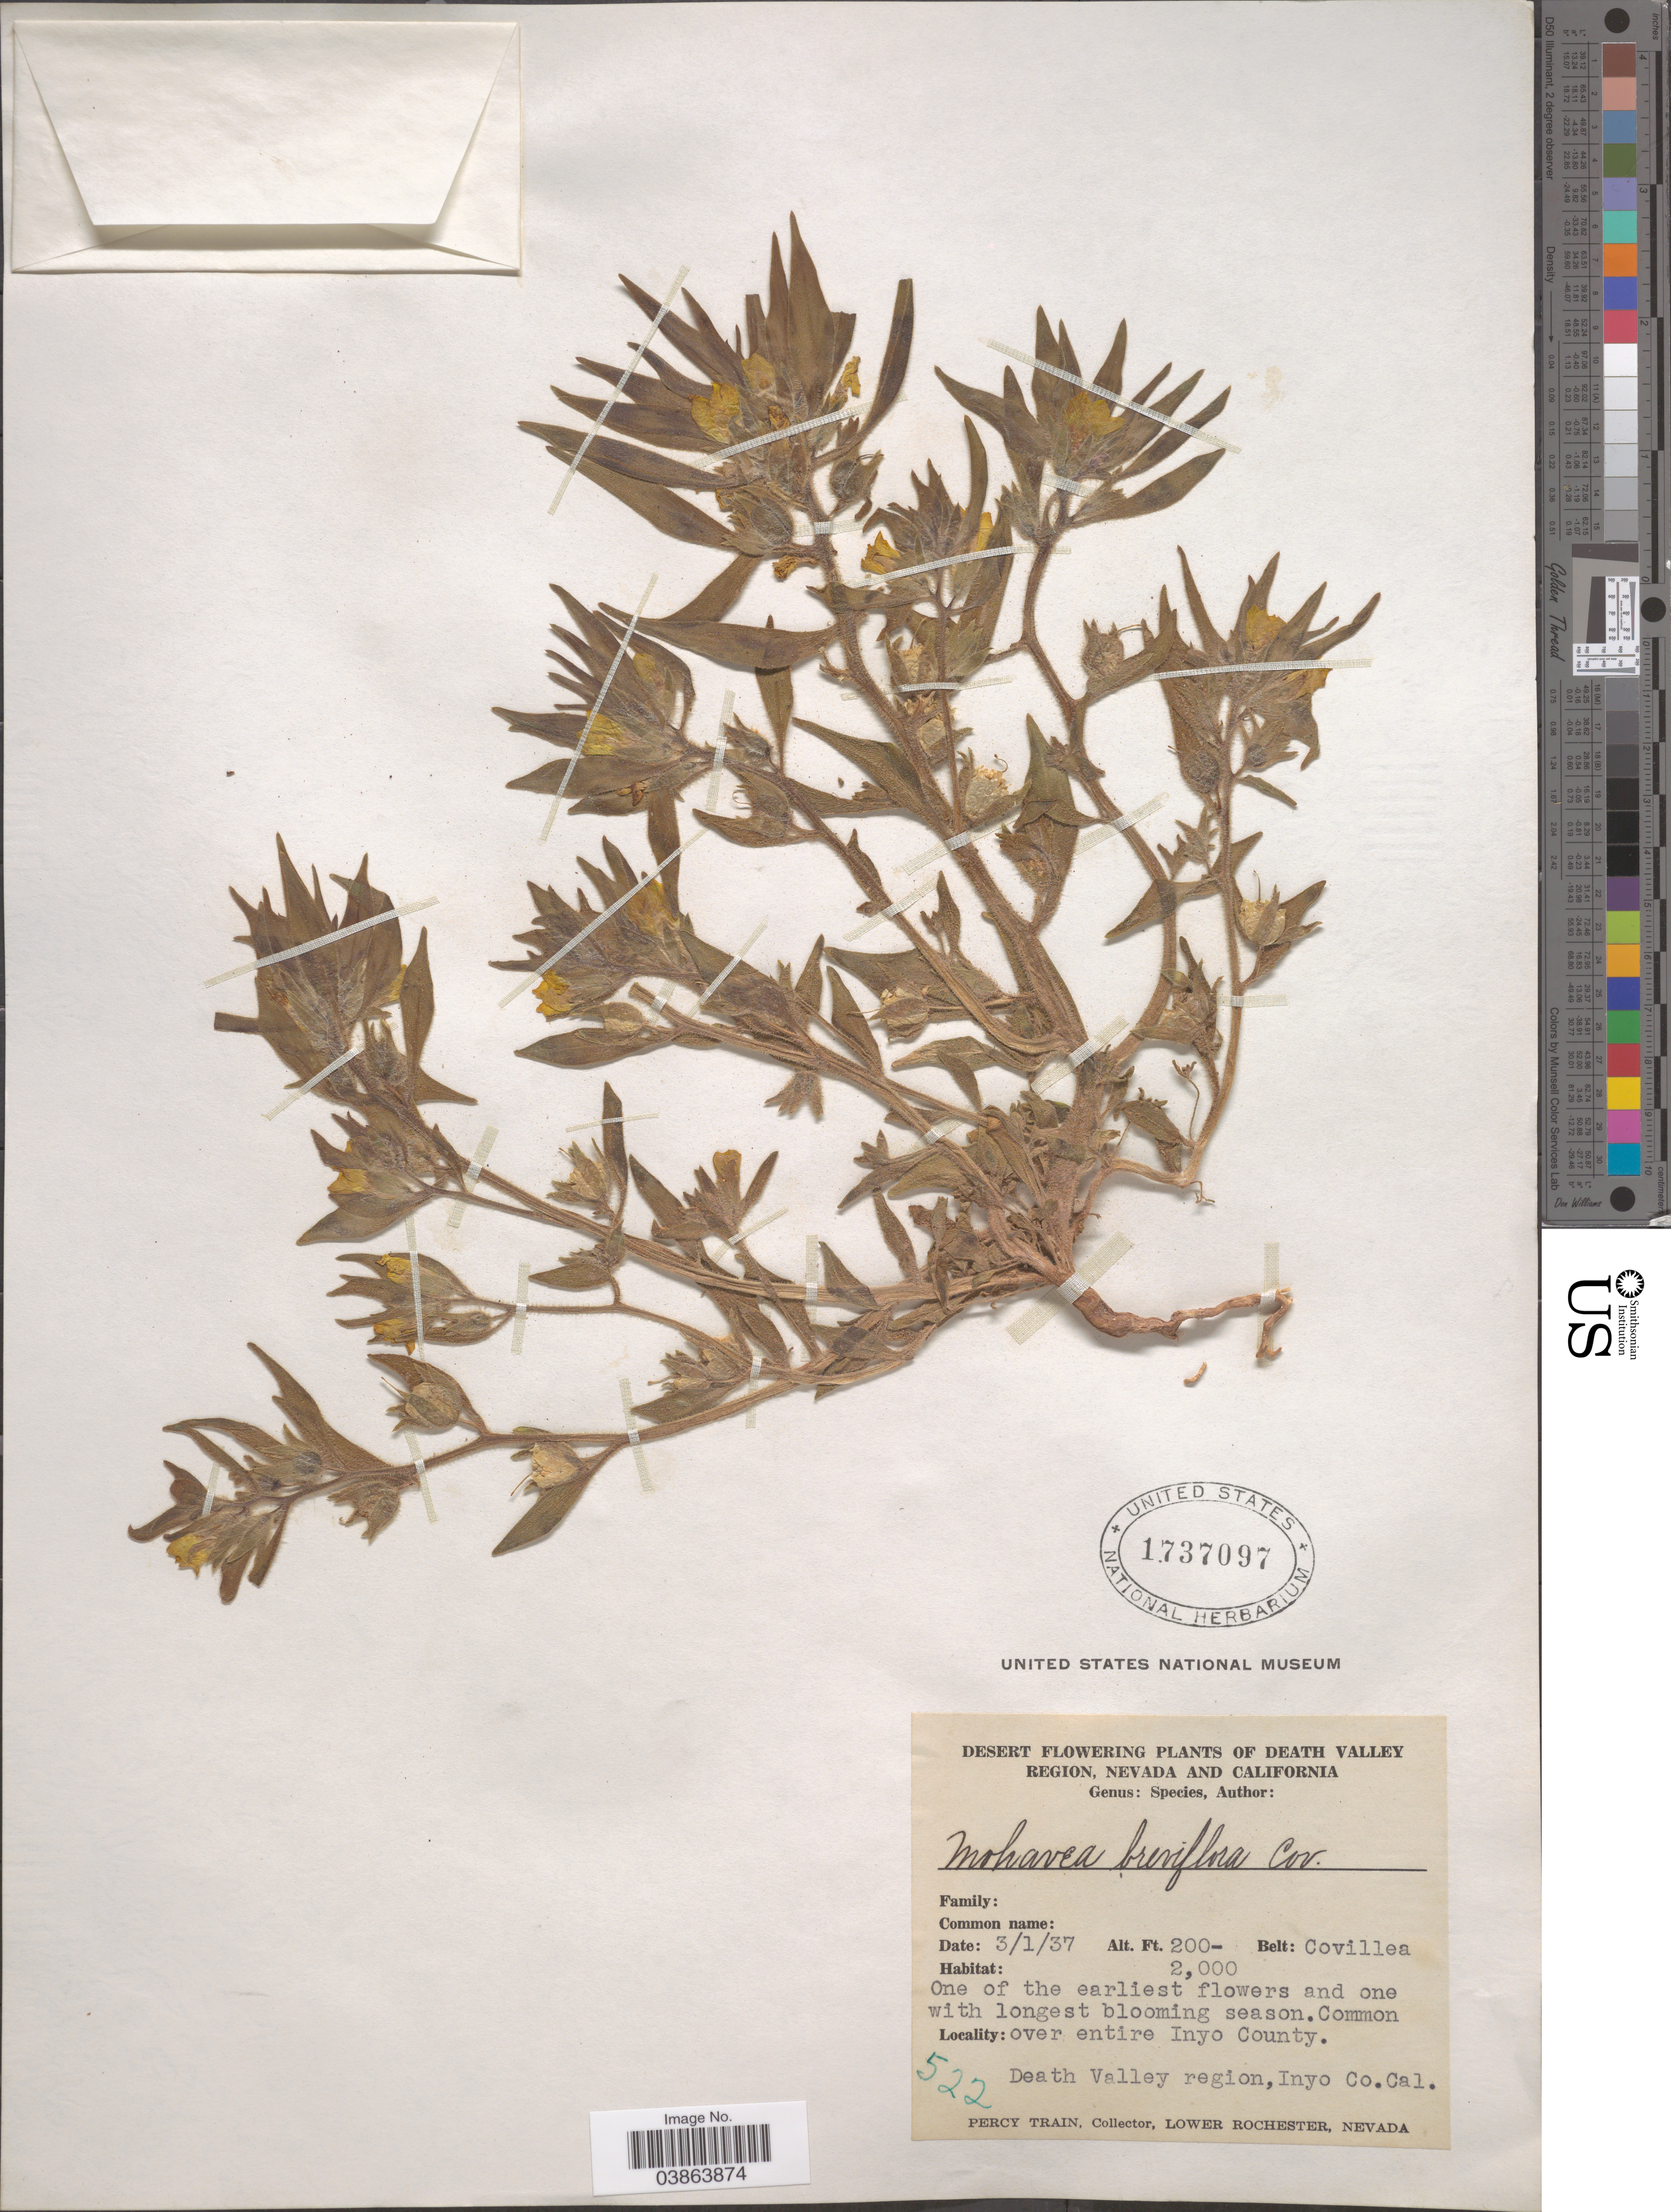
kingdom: Plantae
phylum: Tracheophyta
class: Magnoliopsida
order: Lamiales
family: Plantaginaceae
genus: Mohavea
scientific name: Mohavea breviflora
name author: Coville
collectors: P. Train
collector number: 522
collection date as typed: Transcribed d/m/y: 1/3/37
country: United States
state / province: California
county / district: Inyo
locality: Over entire Inyo County. Death Valley region, Inyo Co.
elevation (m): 61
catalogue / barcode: US 1737097